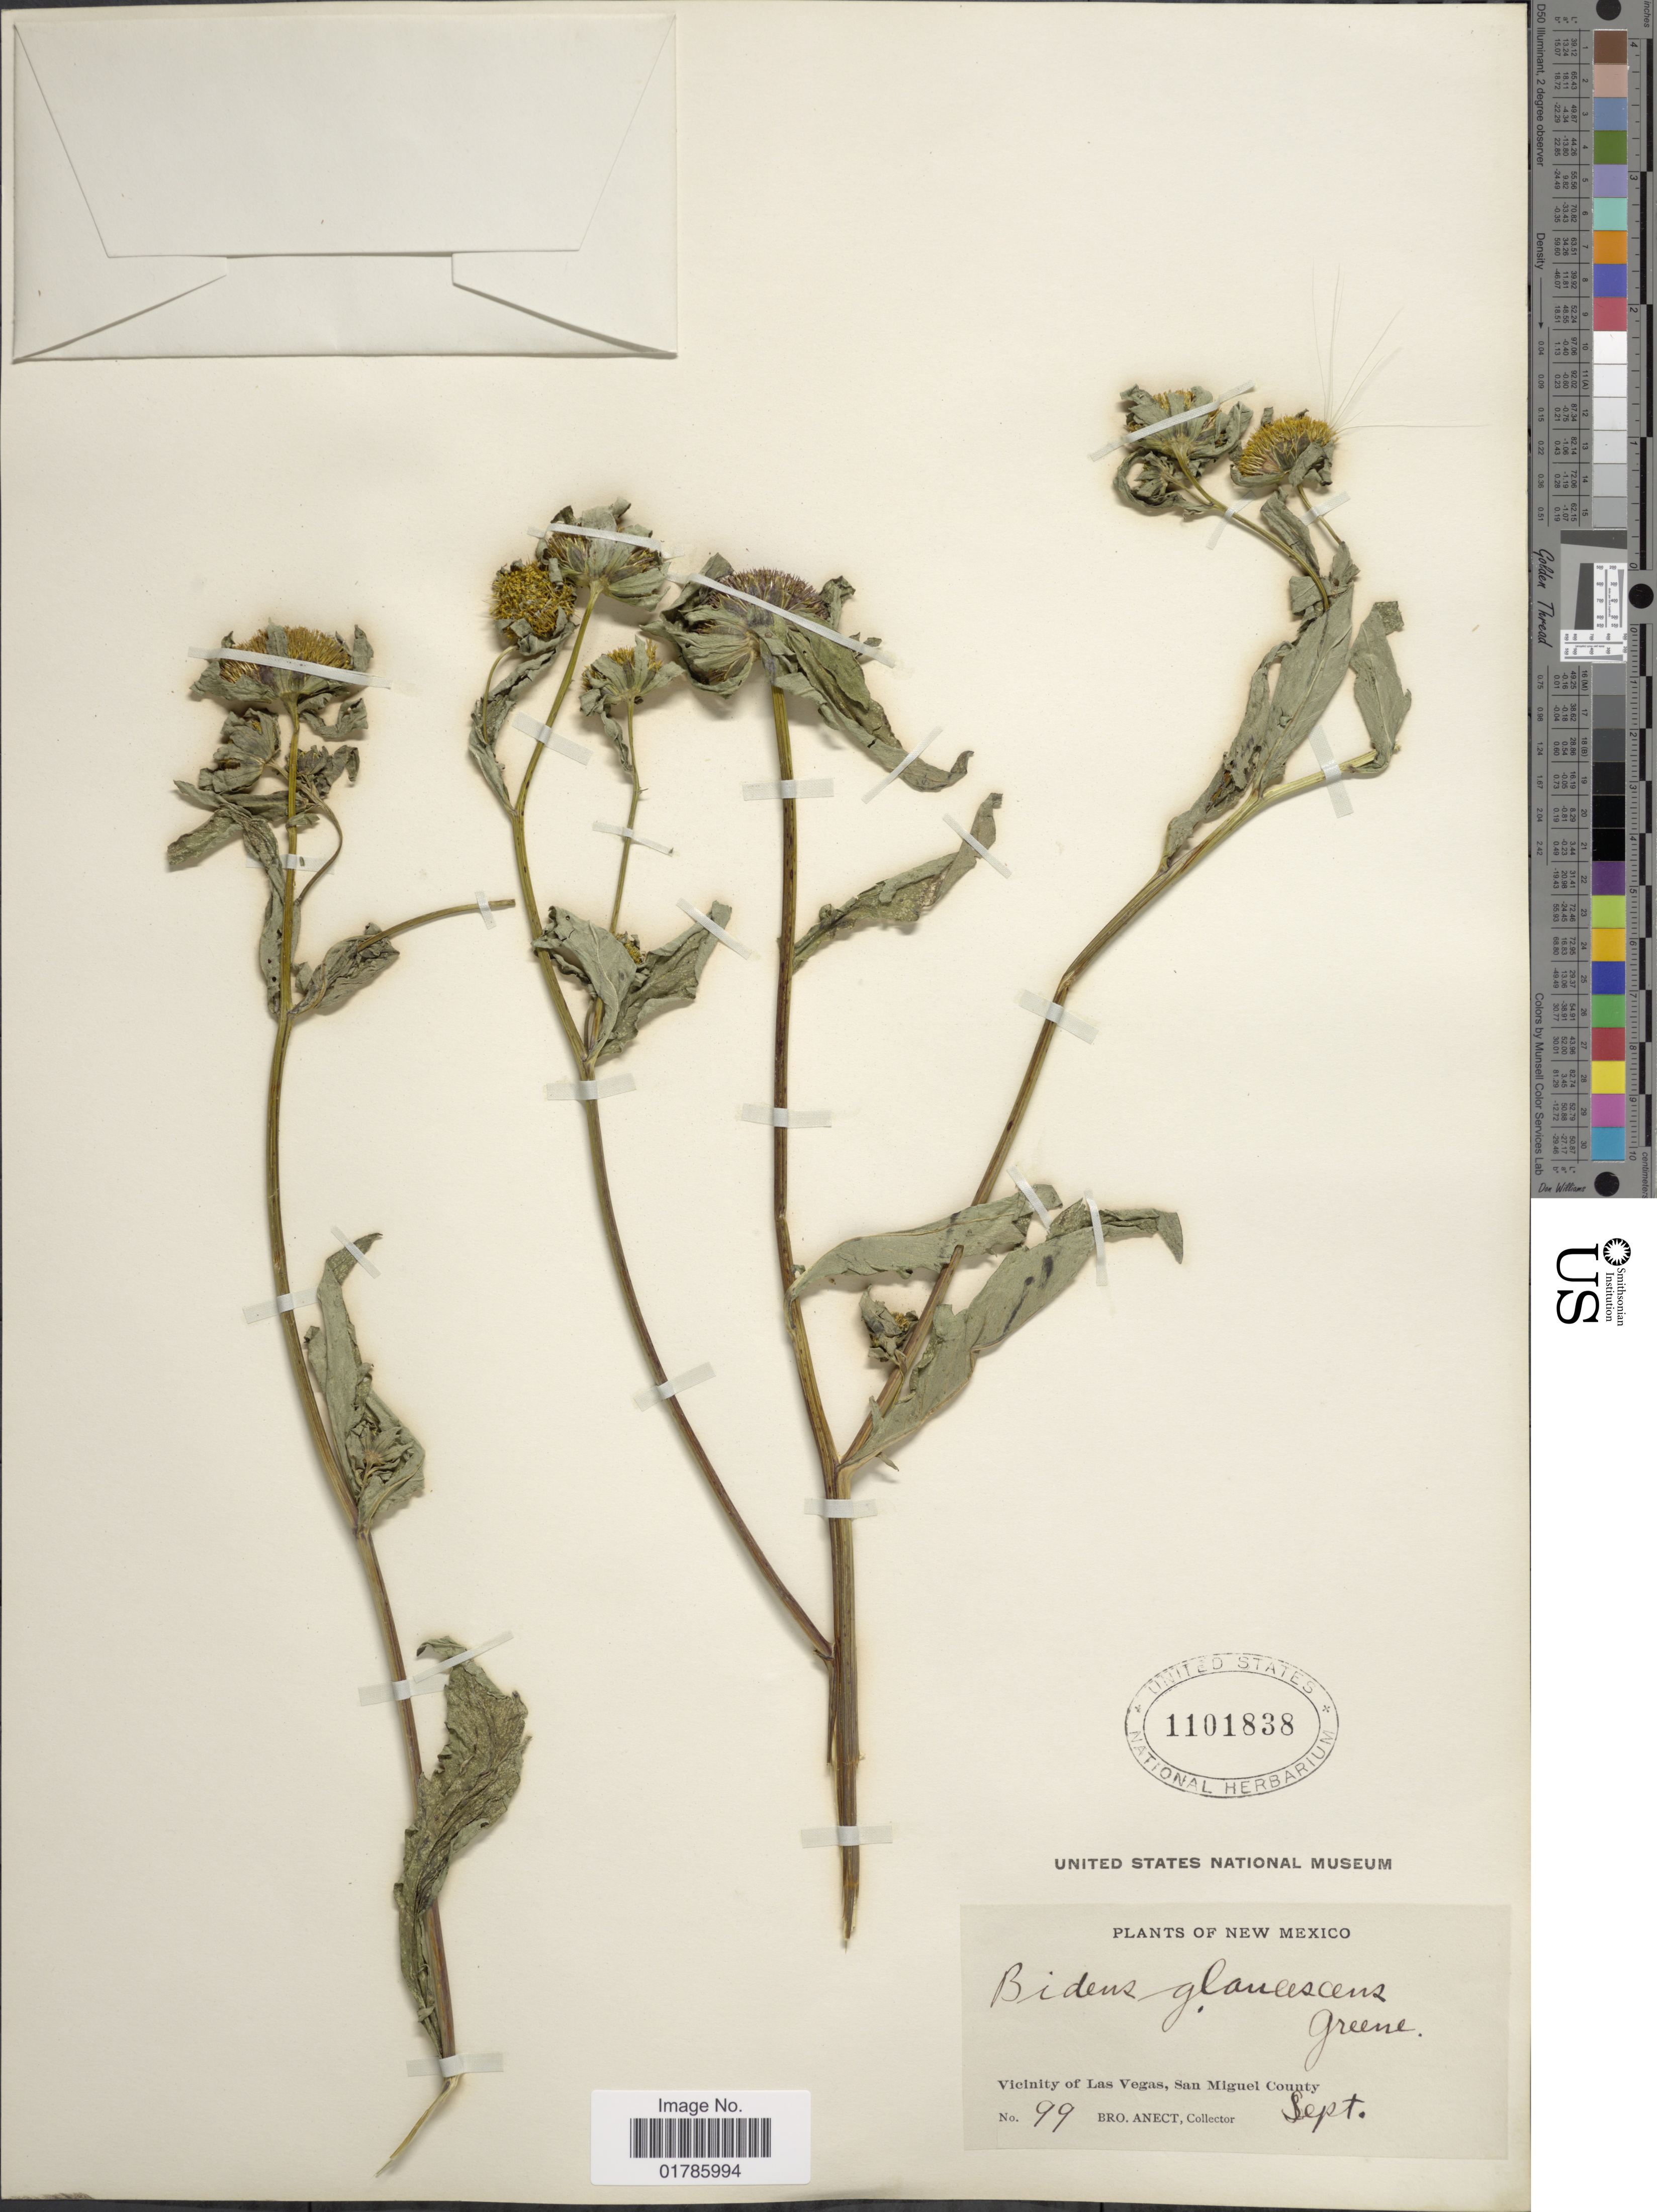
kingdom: Plantae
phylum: Tracheophyta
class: Magnoliopsida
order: Asterales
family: Asteraceae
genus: Bidens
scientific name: Bidens cernua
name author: L.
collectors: B. Anect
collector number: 99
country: United States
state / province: New Mexico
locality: Vicinity of Las Vegas, San Miguel County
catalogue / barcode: US 1101838